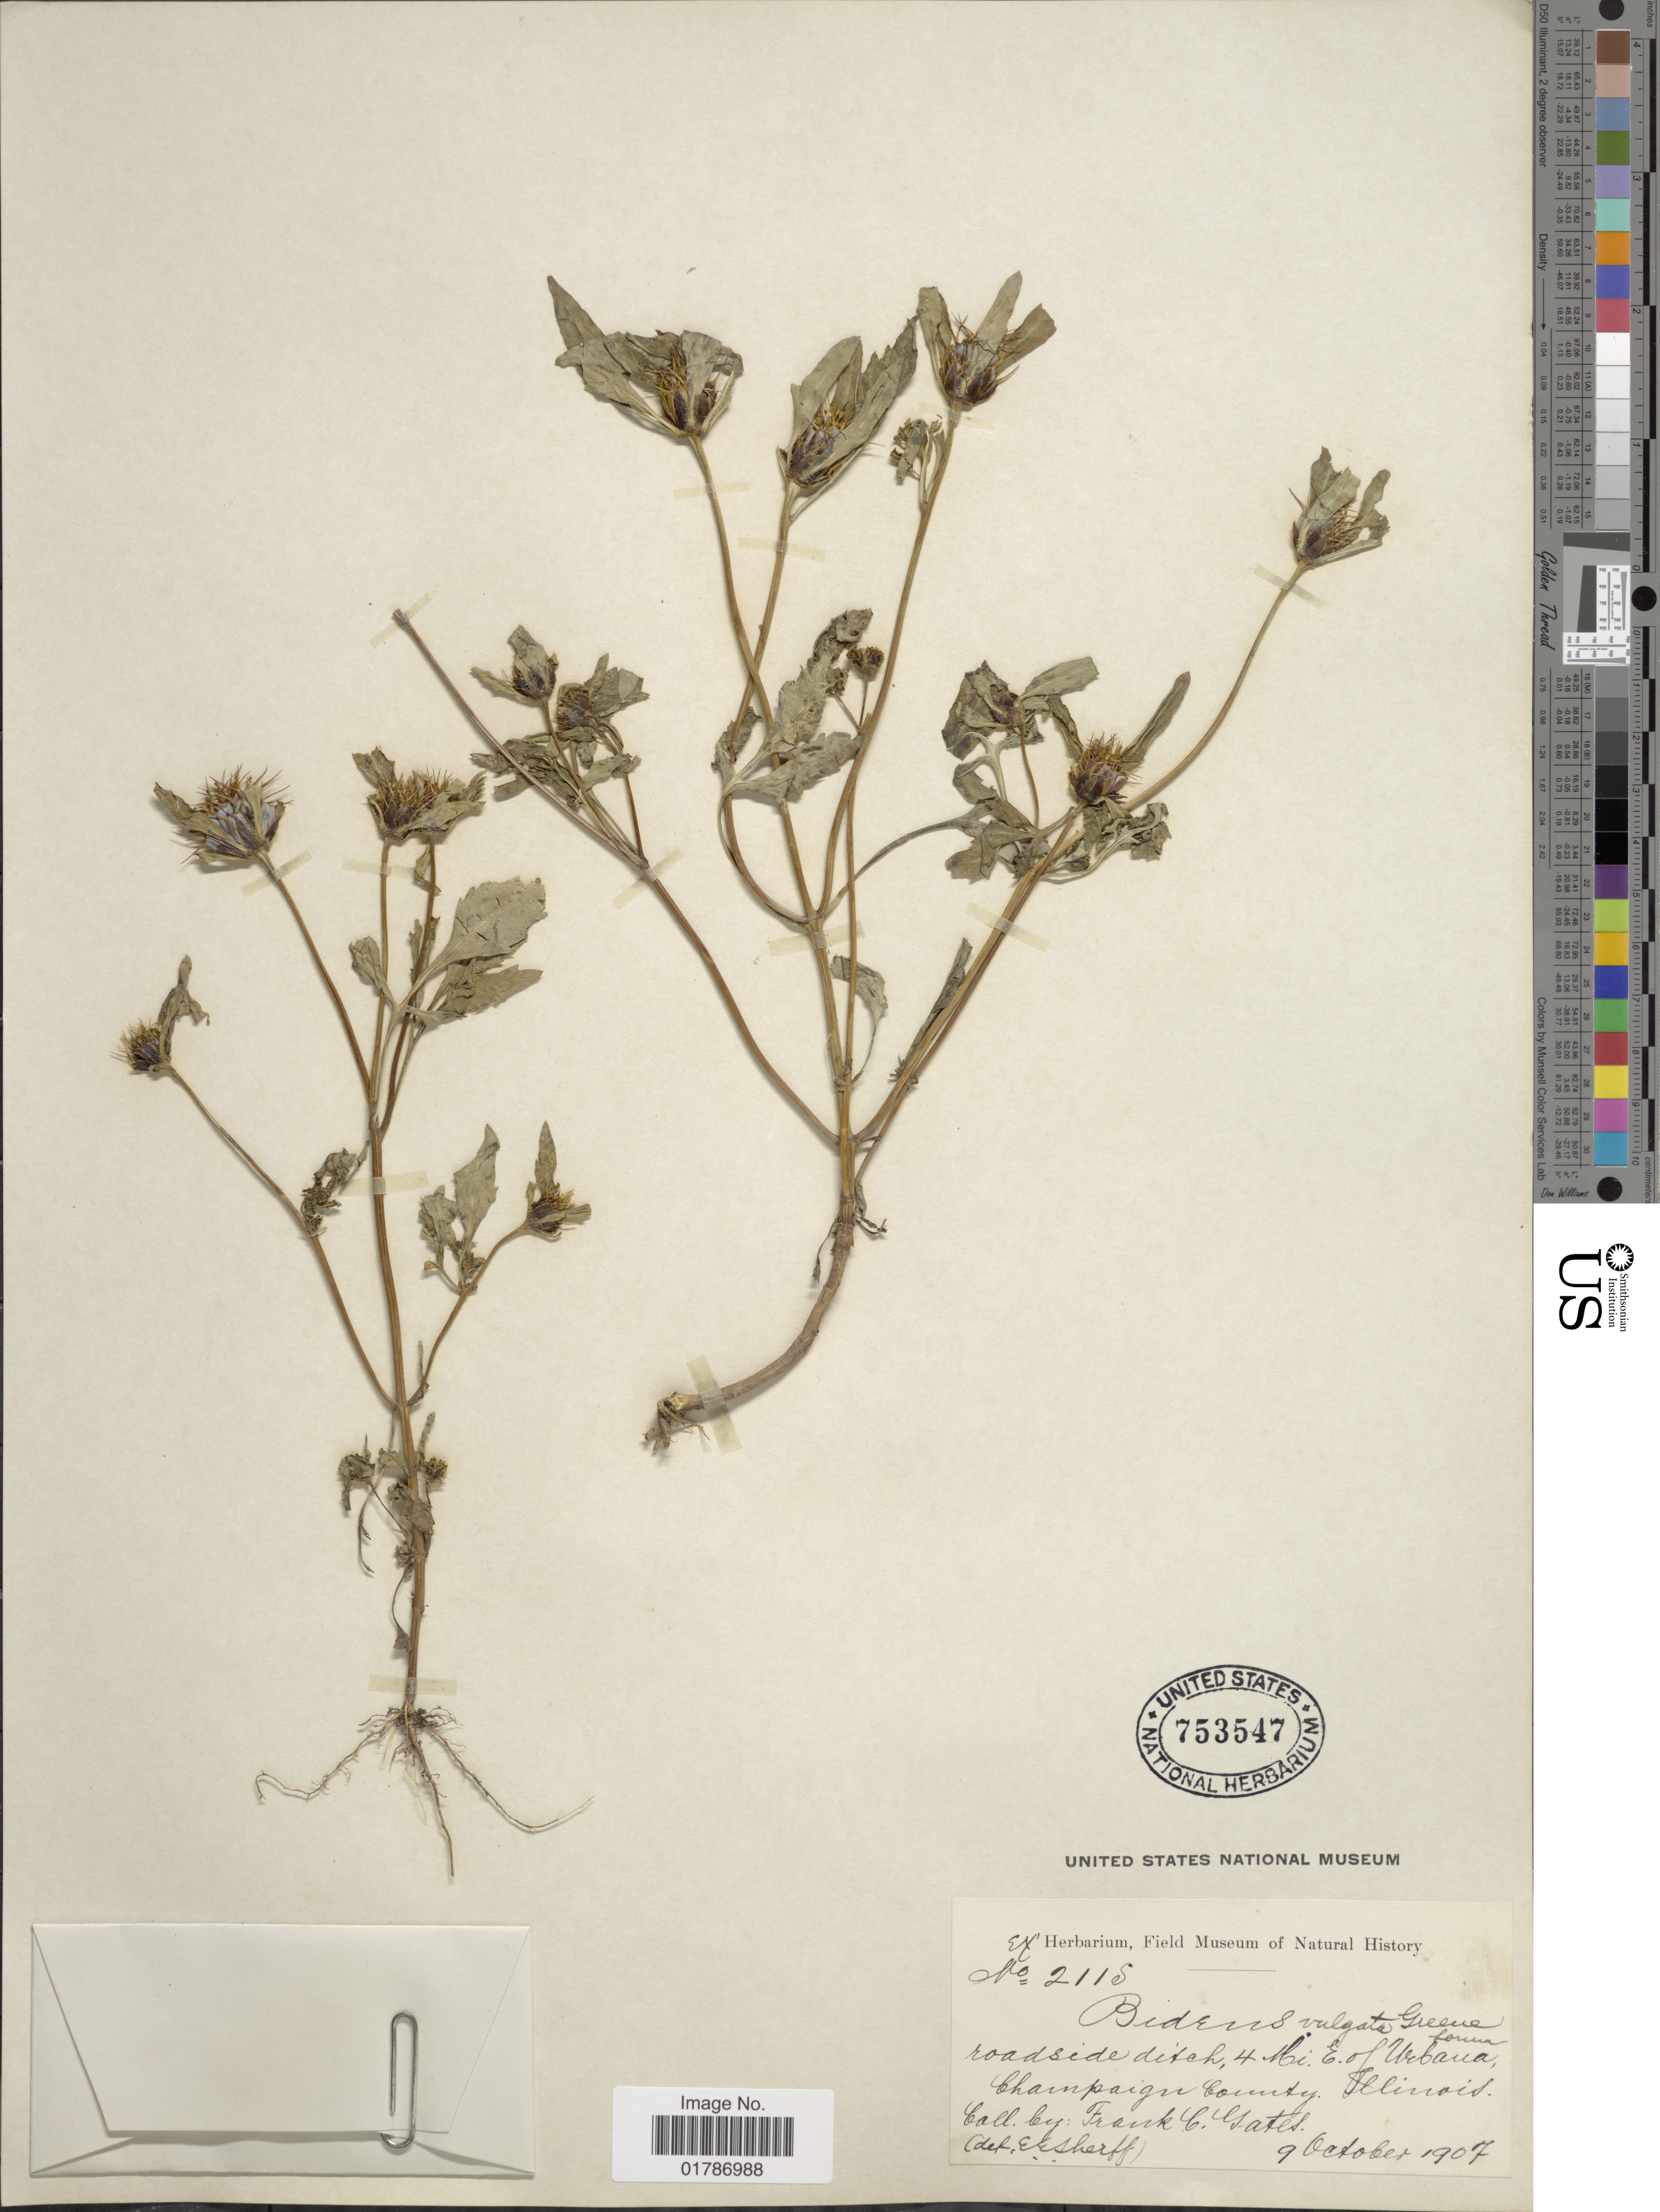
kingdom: Plantae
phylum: Tracheophyta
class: Magnoliopsida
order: Asterales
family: Asteraceae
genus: Bidens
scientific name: Bidens vulgata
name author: Greene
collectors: F. C. Gates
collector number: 2115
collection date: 1907-10-09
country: United States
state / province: Illinois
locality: Roadside ditch, 4 mi. E. of Urbana, Champaign County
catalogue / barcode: US 753547